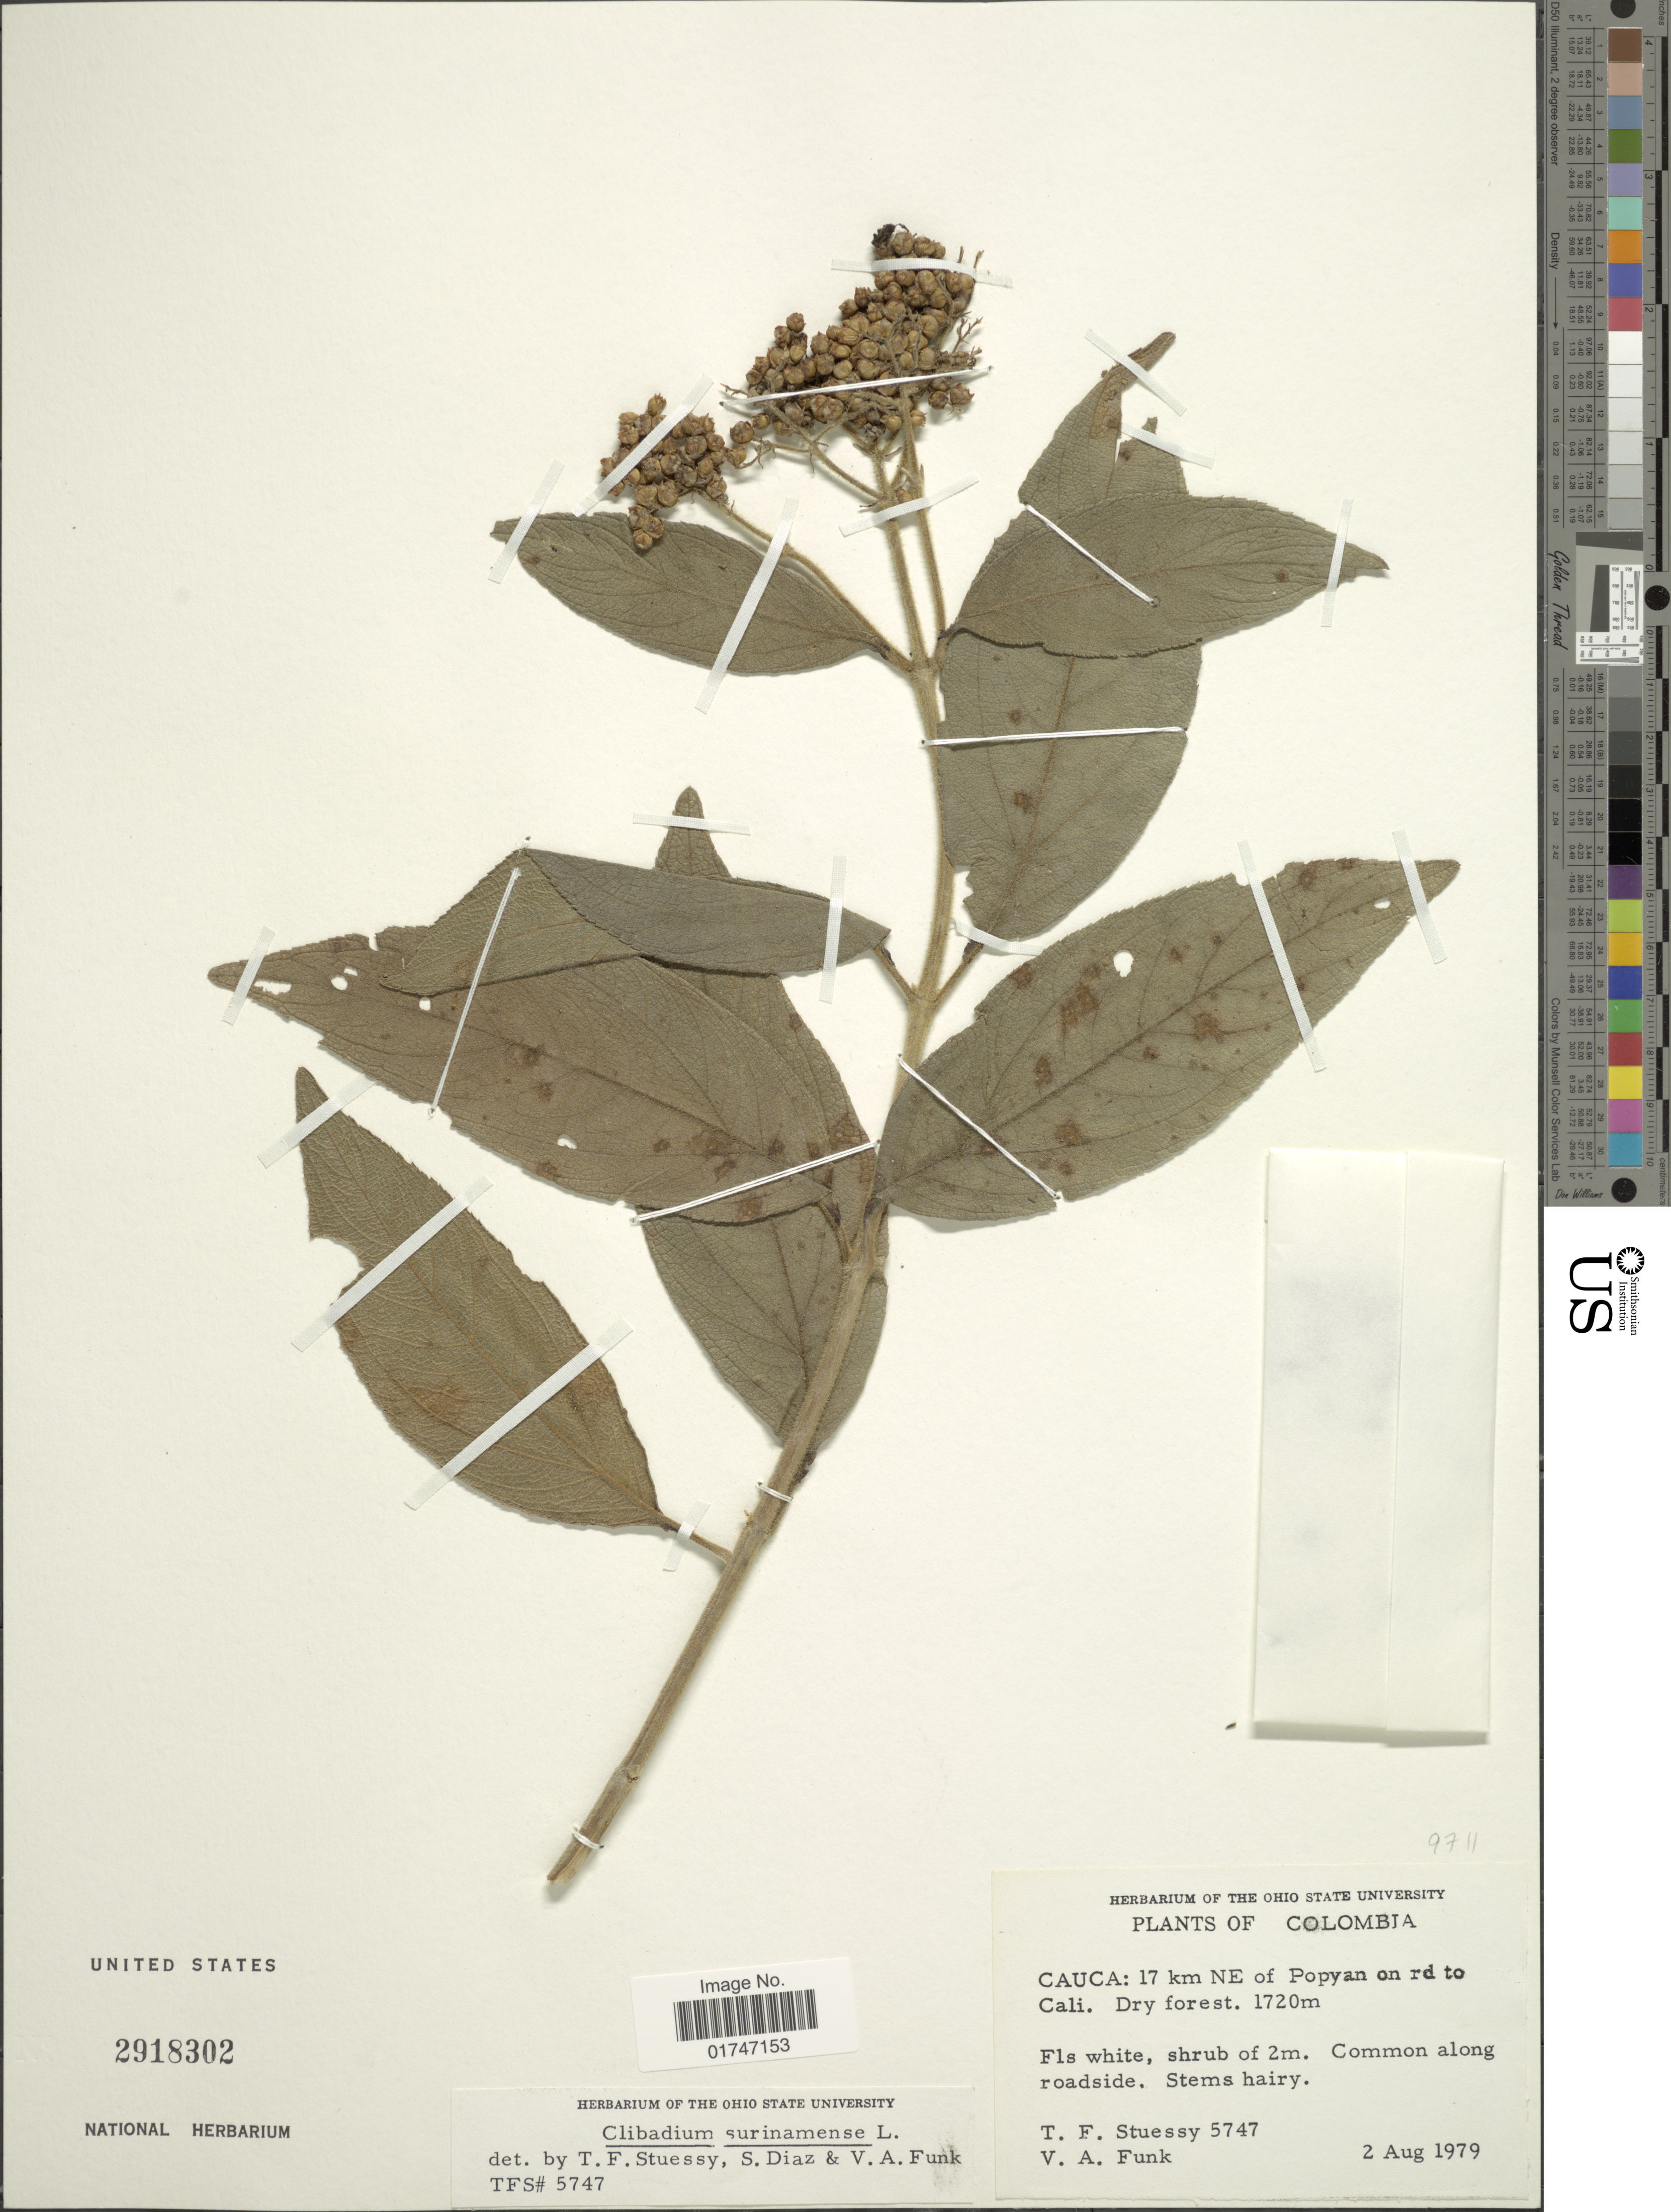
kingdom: Plantae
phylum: Tracheophyta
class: Magnoliopsida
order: Asterales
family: Asteraceae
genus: Clibadium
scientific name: Clibadium surinamense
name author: L.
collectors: T. Stuessy & V. Funk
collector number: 5747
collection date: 1979-08-02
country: Colombia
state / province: Cauca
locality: Cauca: 17 km NE of Popayan on rd to Cali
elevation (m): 1720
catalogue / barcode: US 2918302